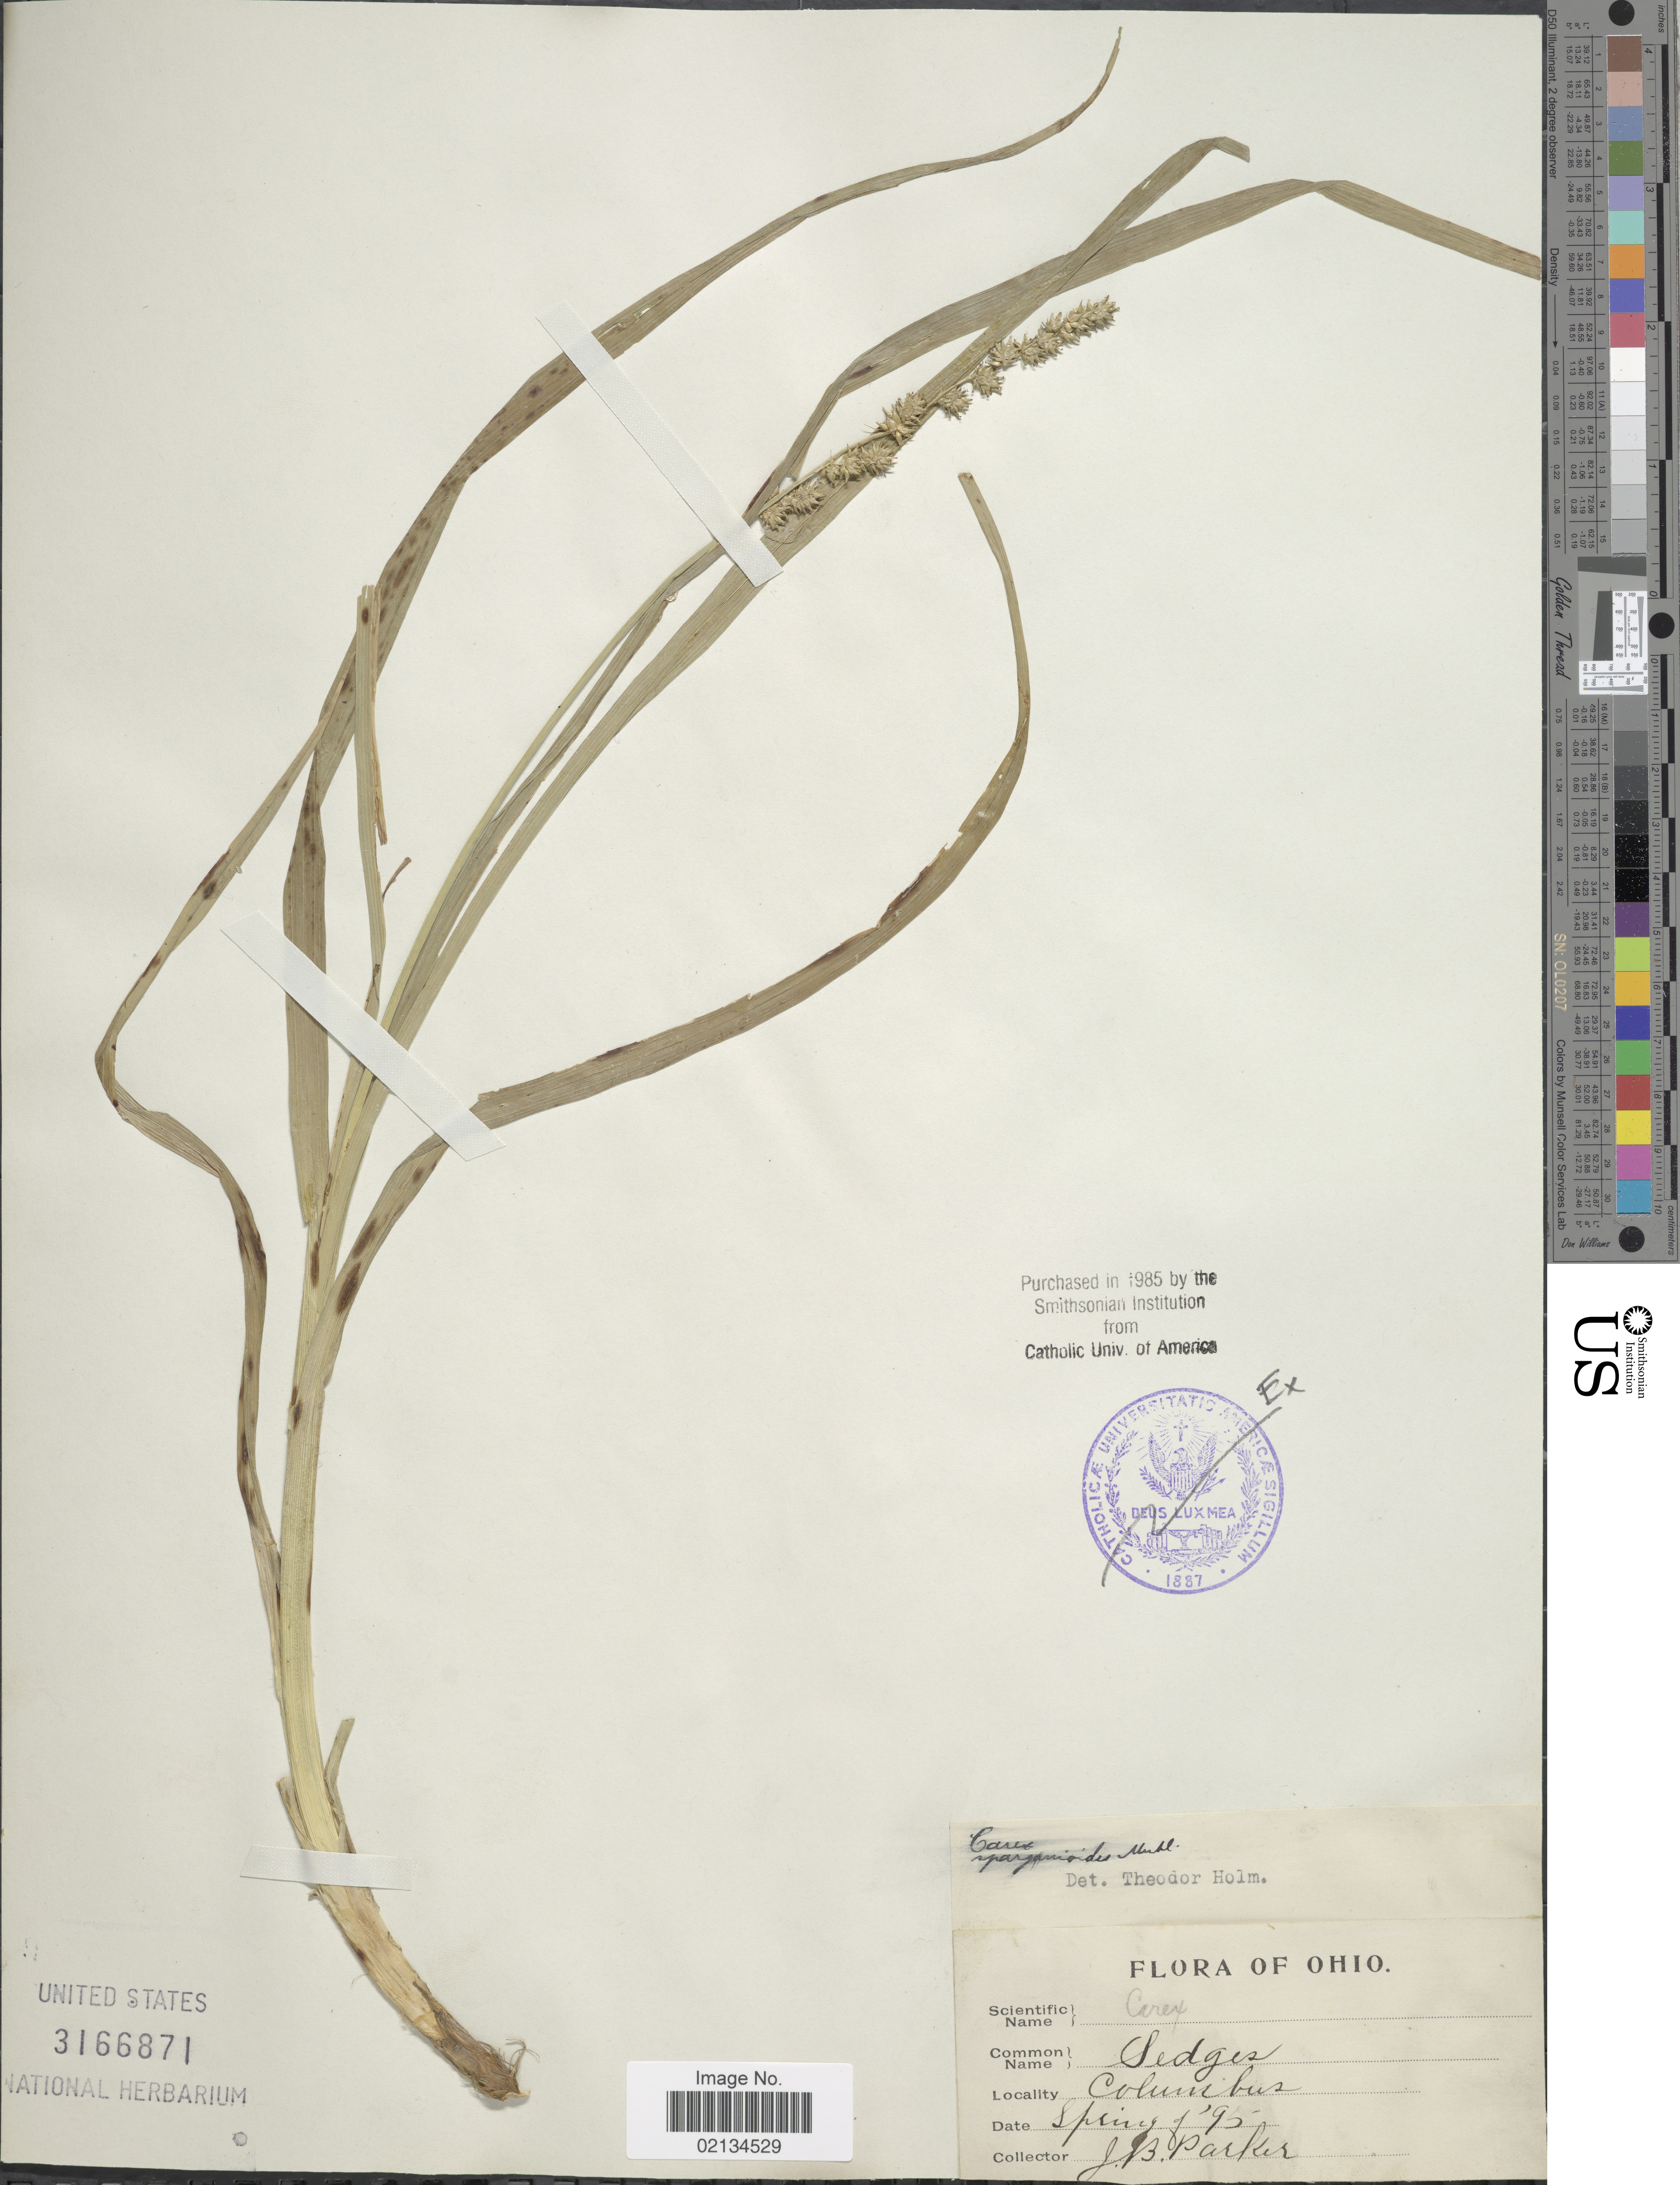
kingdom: Plantae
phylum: Tracheophyta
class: Liliopsida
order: Poales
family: Cyperaceae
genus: Carex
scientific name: Carex sparganioides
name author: Muhl. ex Willd.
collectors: J. Parker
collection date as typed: Spring of '95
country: United States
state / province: Ohio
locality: Sedges, Columbus.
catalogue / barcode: US 3166871